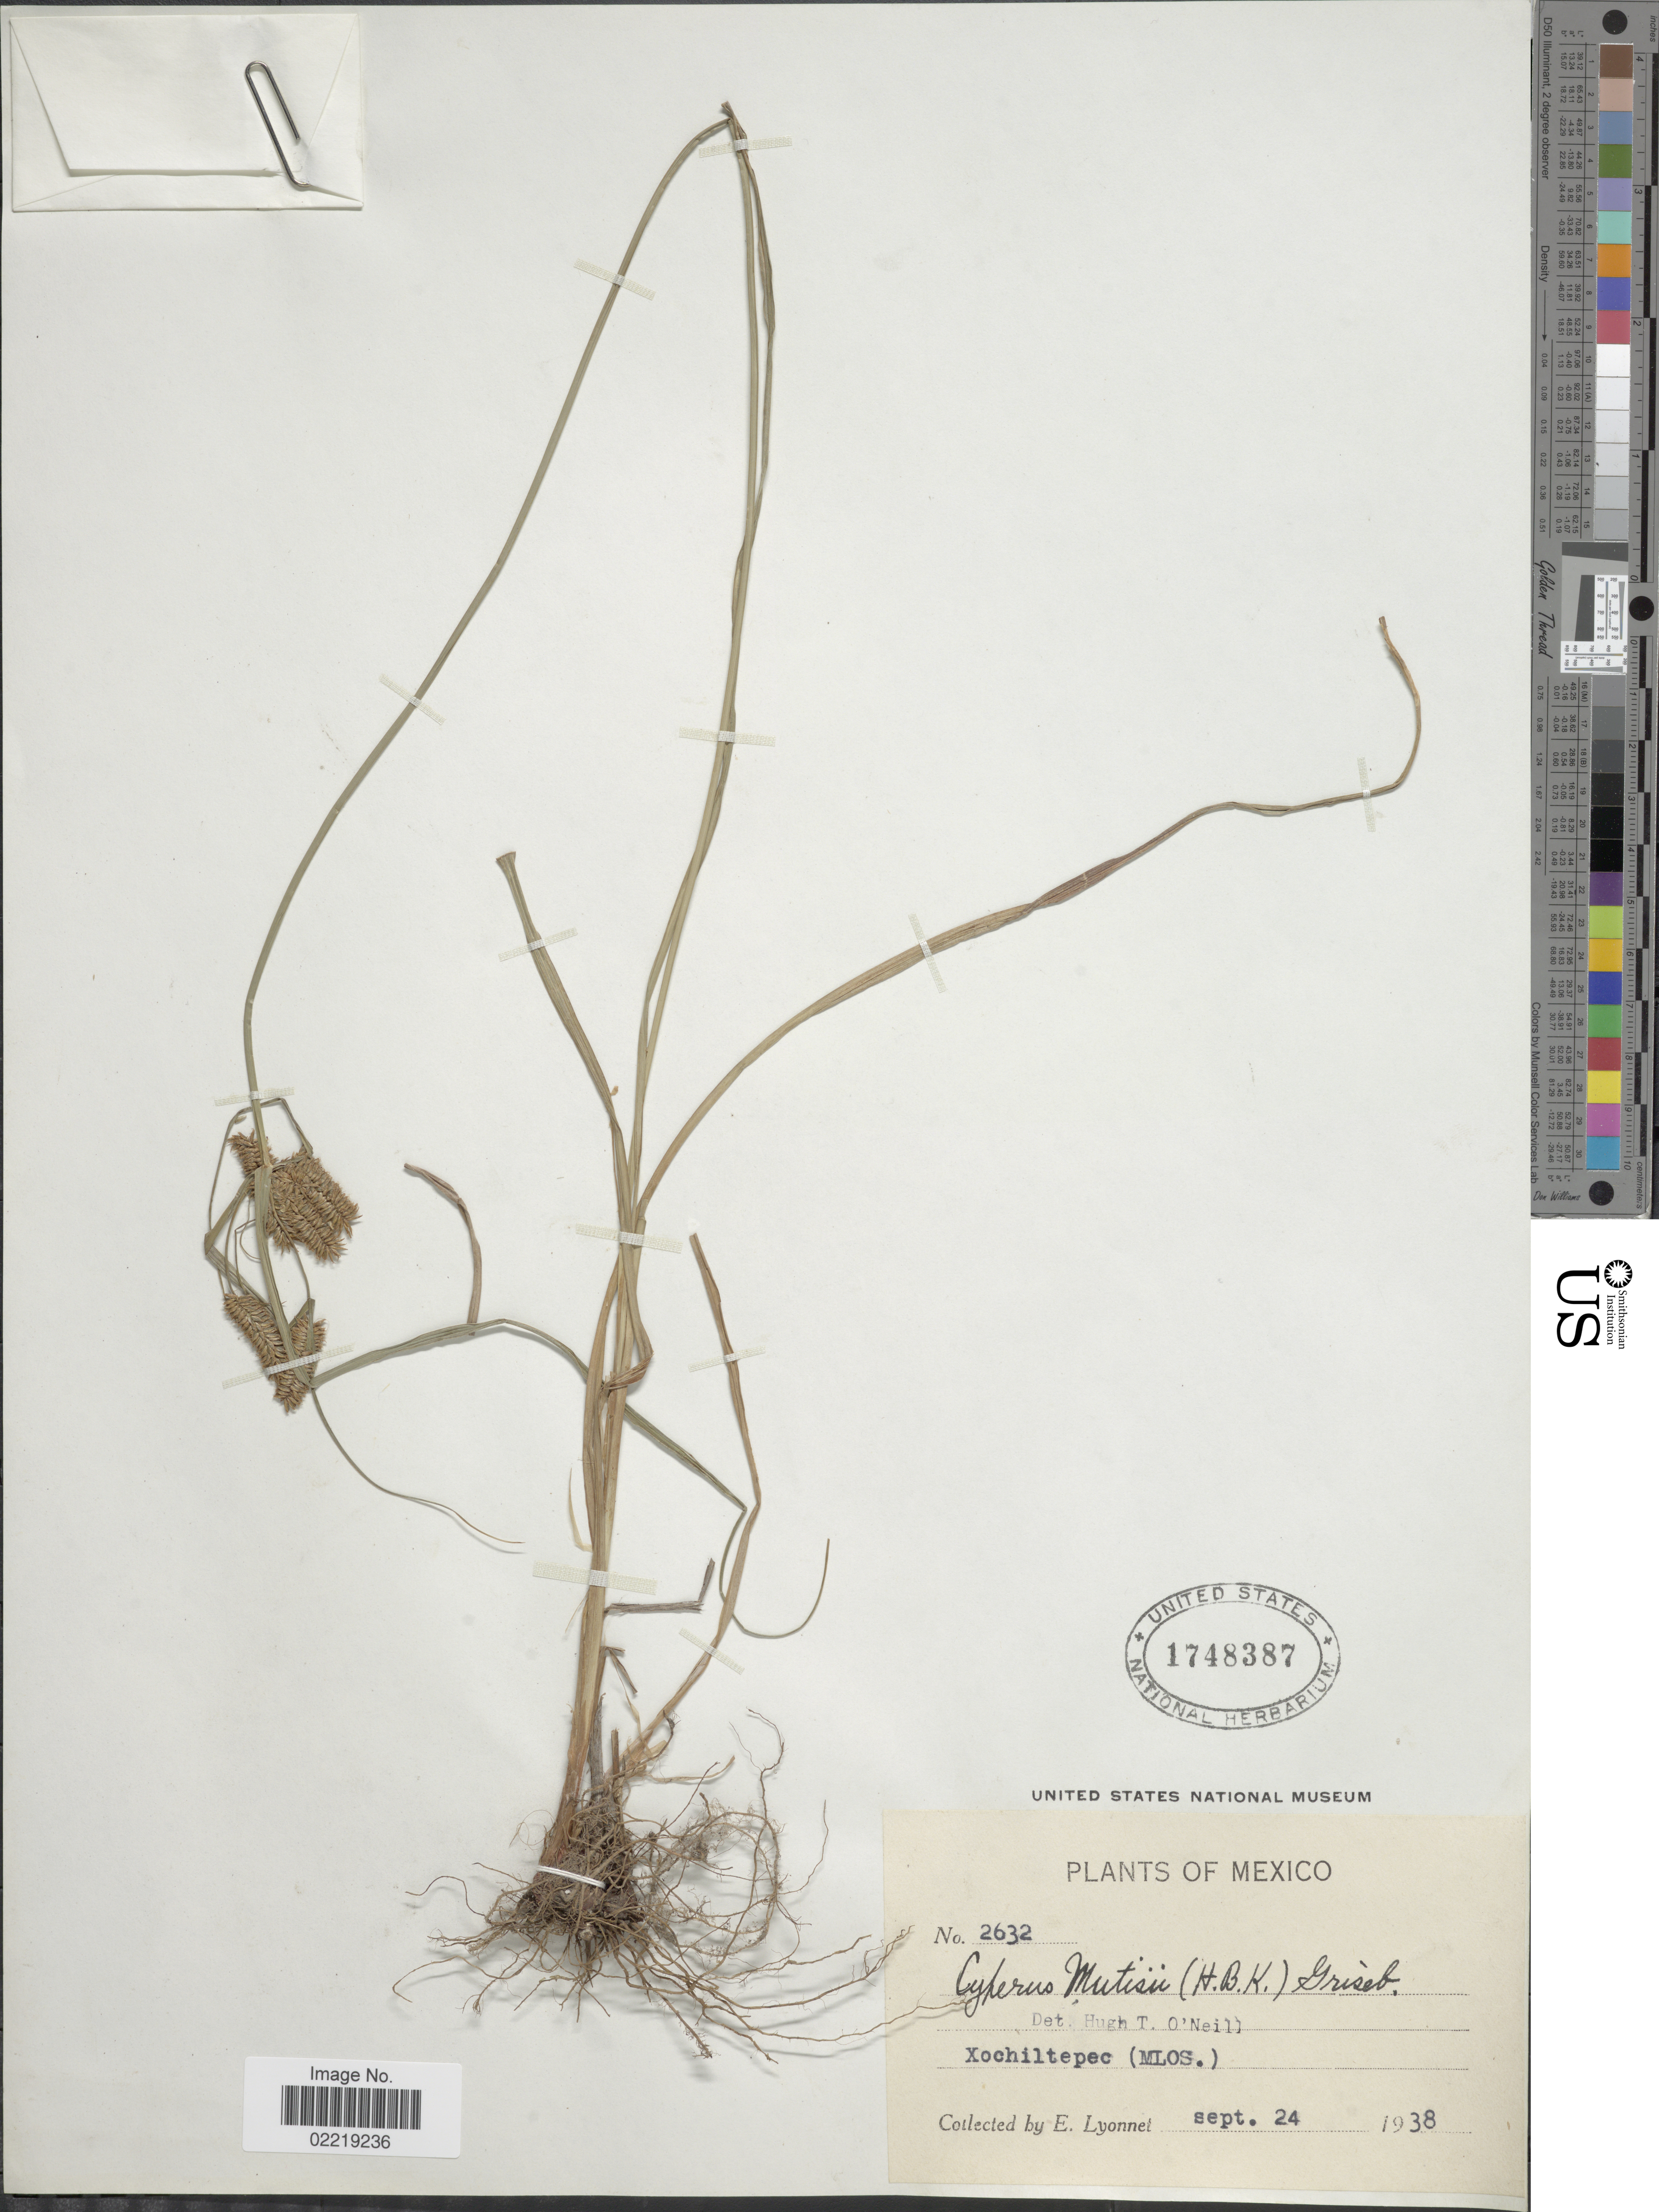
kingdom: Plantae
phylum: Tracheophyta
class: Liliopsida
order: Poales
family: Cyperaceae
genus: Cyperus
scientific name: Cyperus mutisii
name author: (Kunth) Andersson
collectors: E. Lyonnet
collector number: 2632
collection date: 1938-09-24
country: Mexico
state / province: Morelos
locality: Xochiltepec (Mlos)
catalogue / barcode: US 1748387